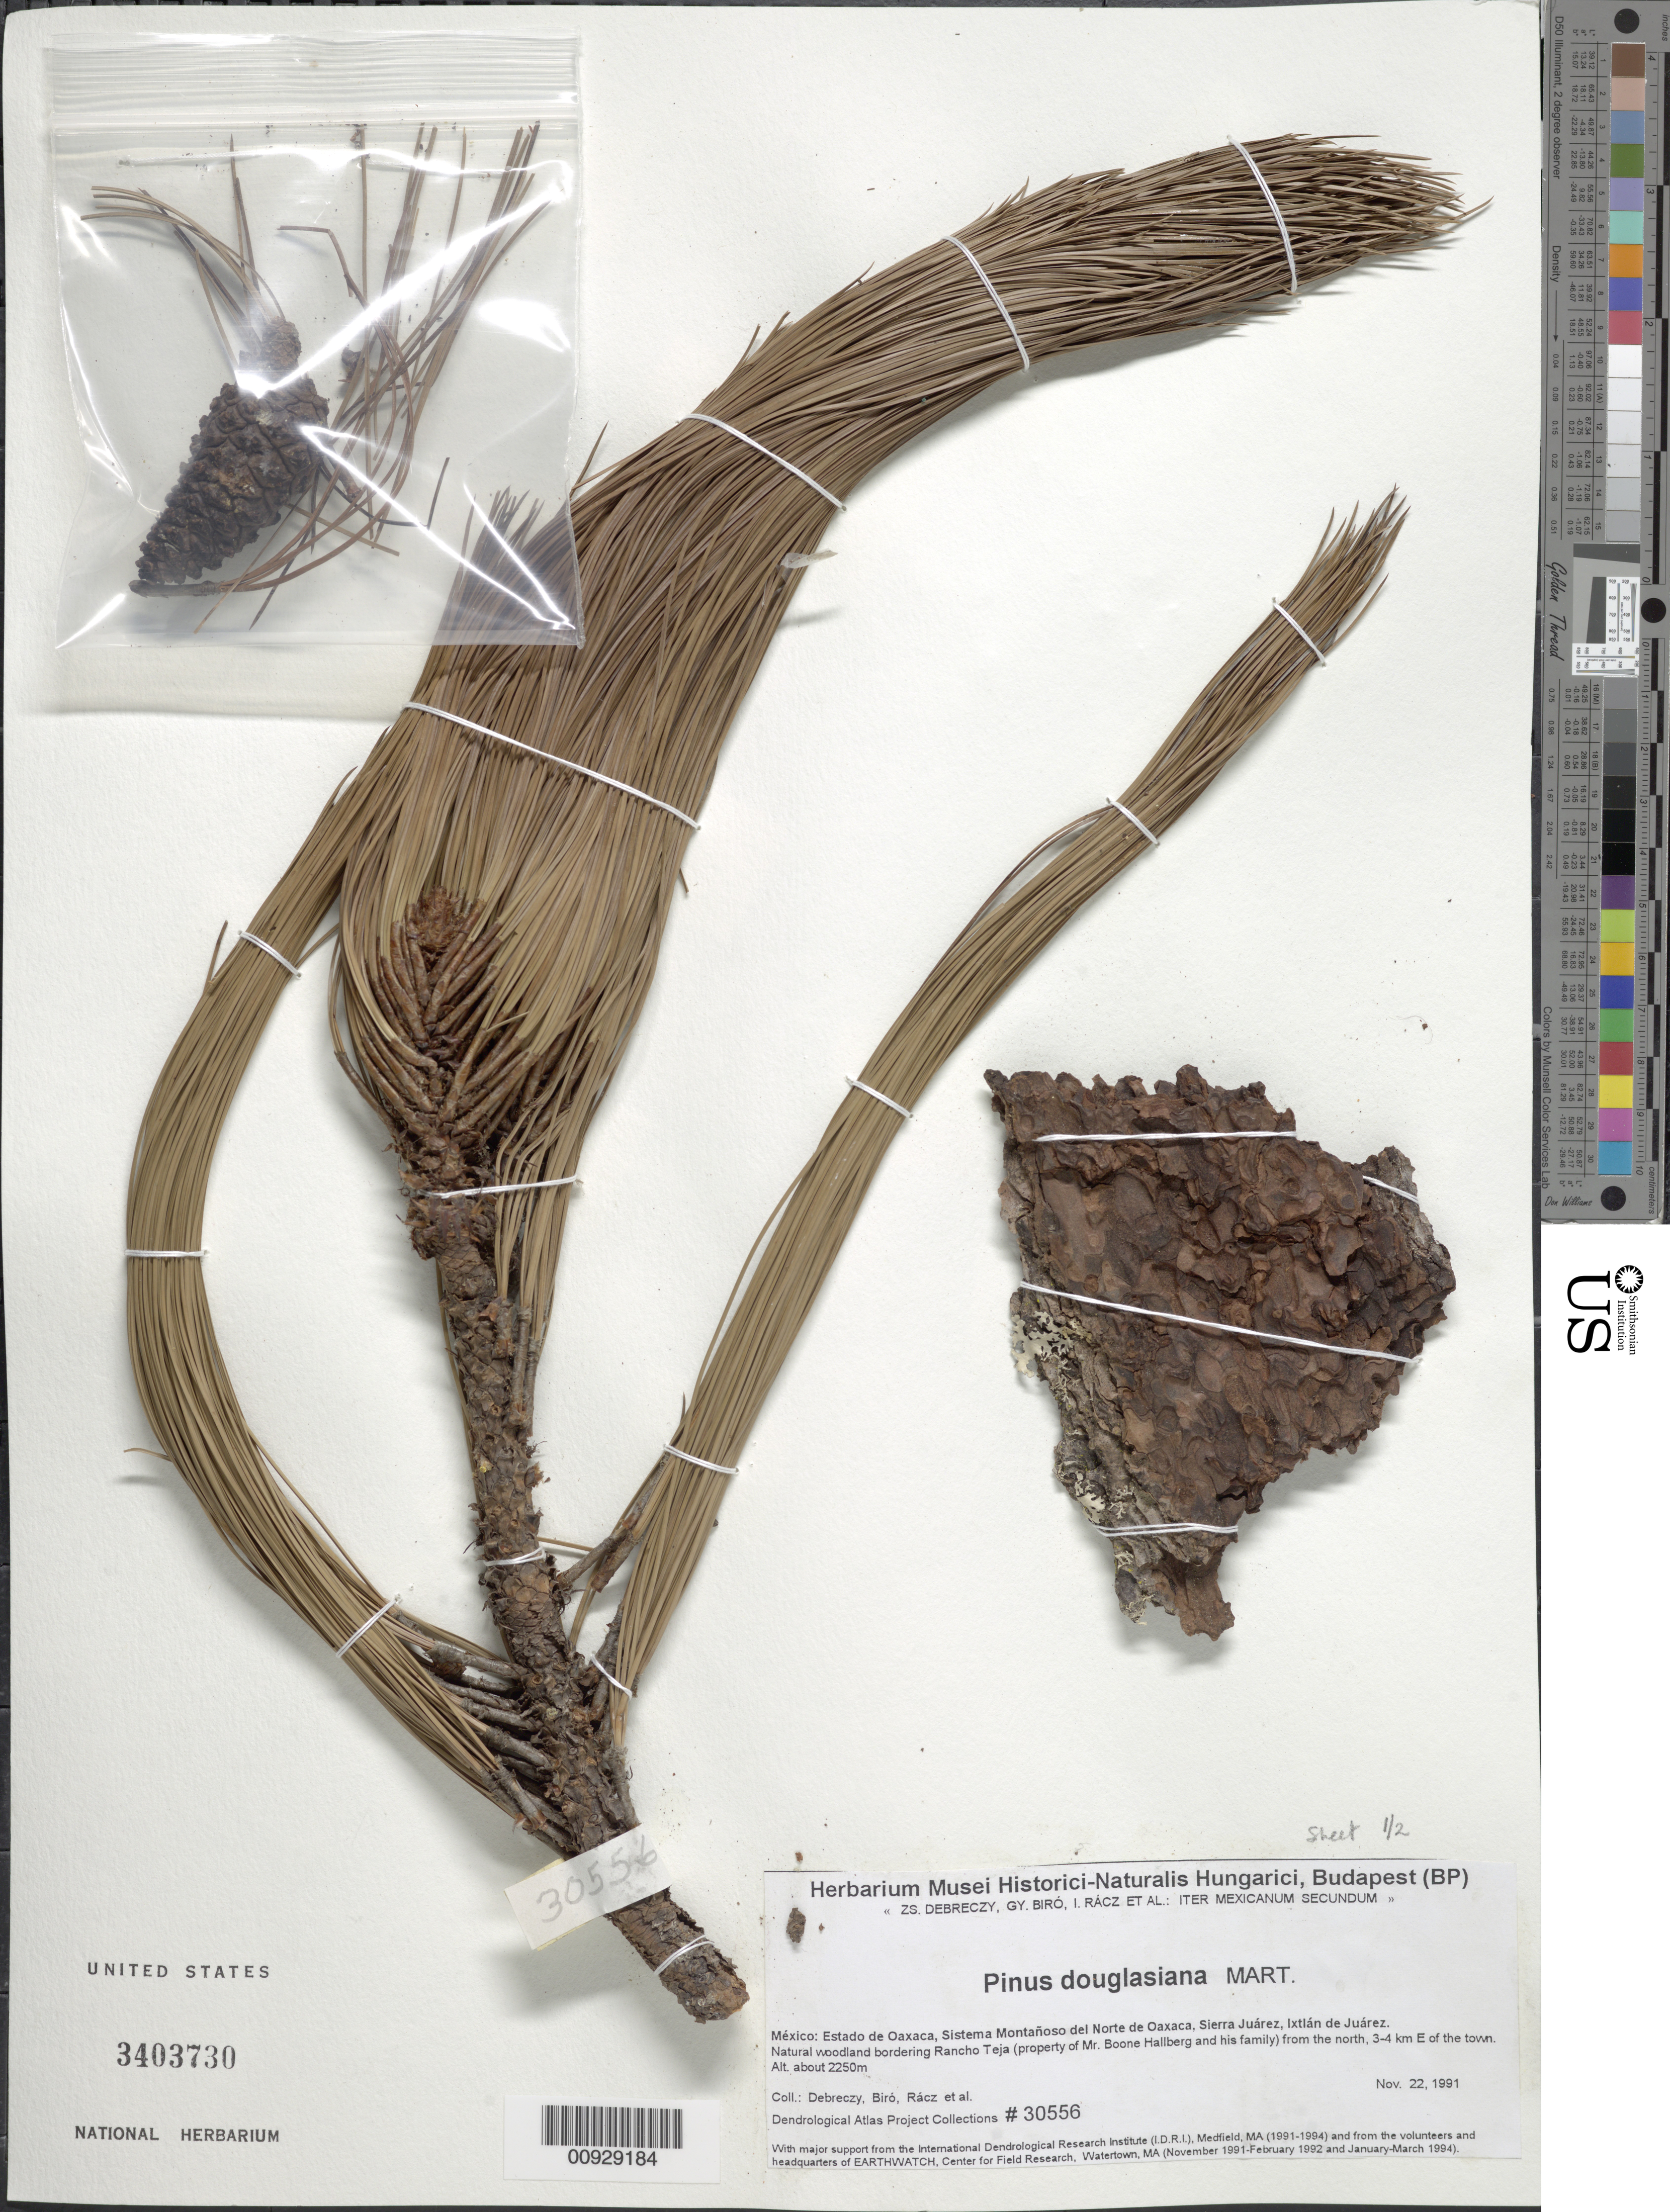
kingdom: Plantae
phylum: Tracheophyta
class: Pinopsida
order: Pinales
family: Pinaceae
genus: Pinus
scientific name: Pinus douglasiana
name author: Martínez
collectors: Z. Debreczy, G. Biro, Rácks, I. & et al.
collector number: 30556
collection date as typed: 22 Nov 1991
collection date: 1991-11-22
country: Mexico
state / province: Oaxaca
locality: Sistema Montañoso del Norte de Oaxaca, Sierra Juárez, Ixtlán de Juárez. Natural woodland bordering Rancho Teja (property of Mr. Boone Hallberg and his family) from the north, 3-4 km E of town.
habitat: Natural woodland.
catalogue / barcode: US 3403730